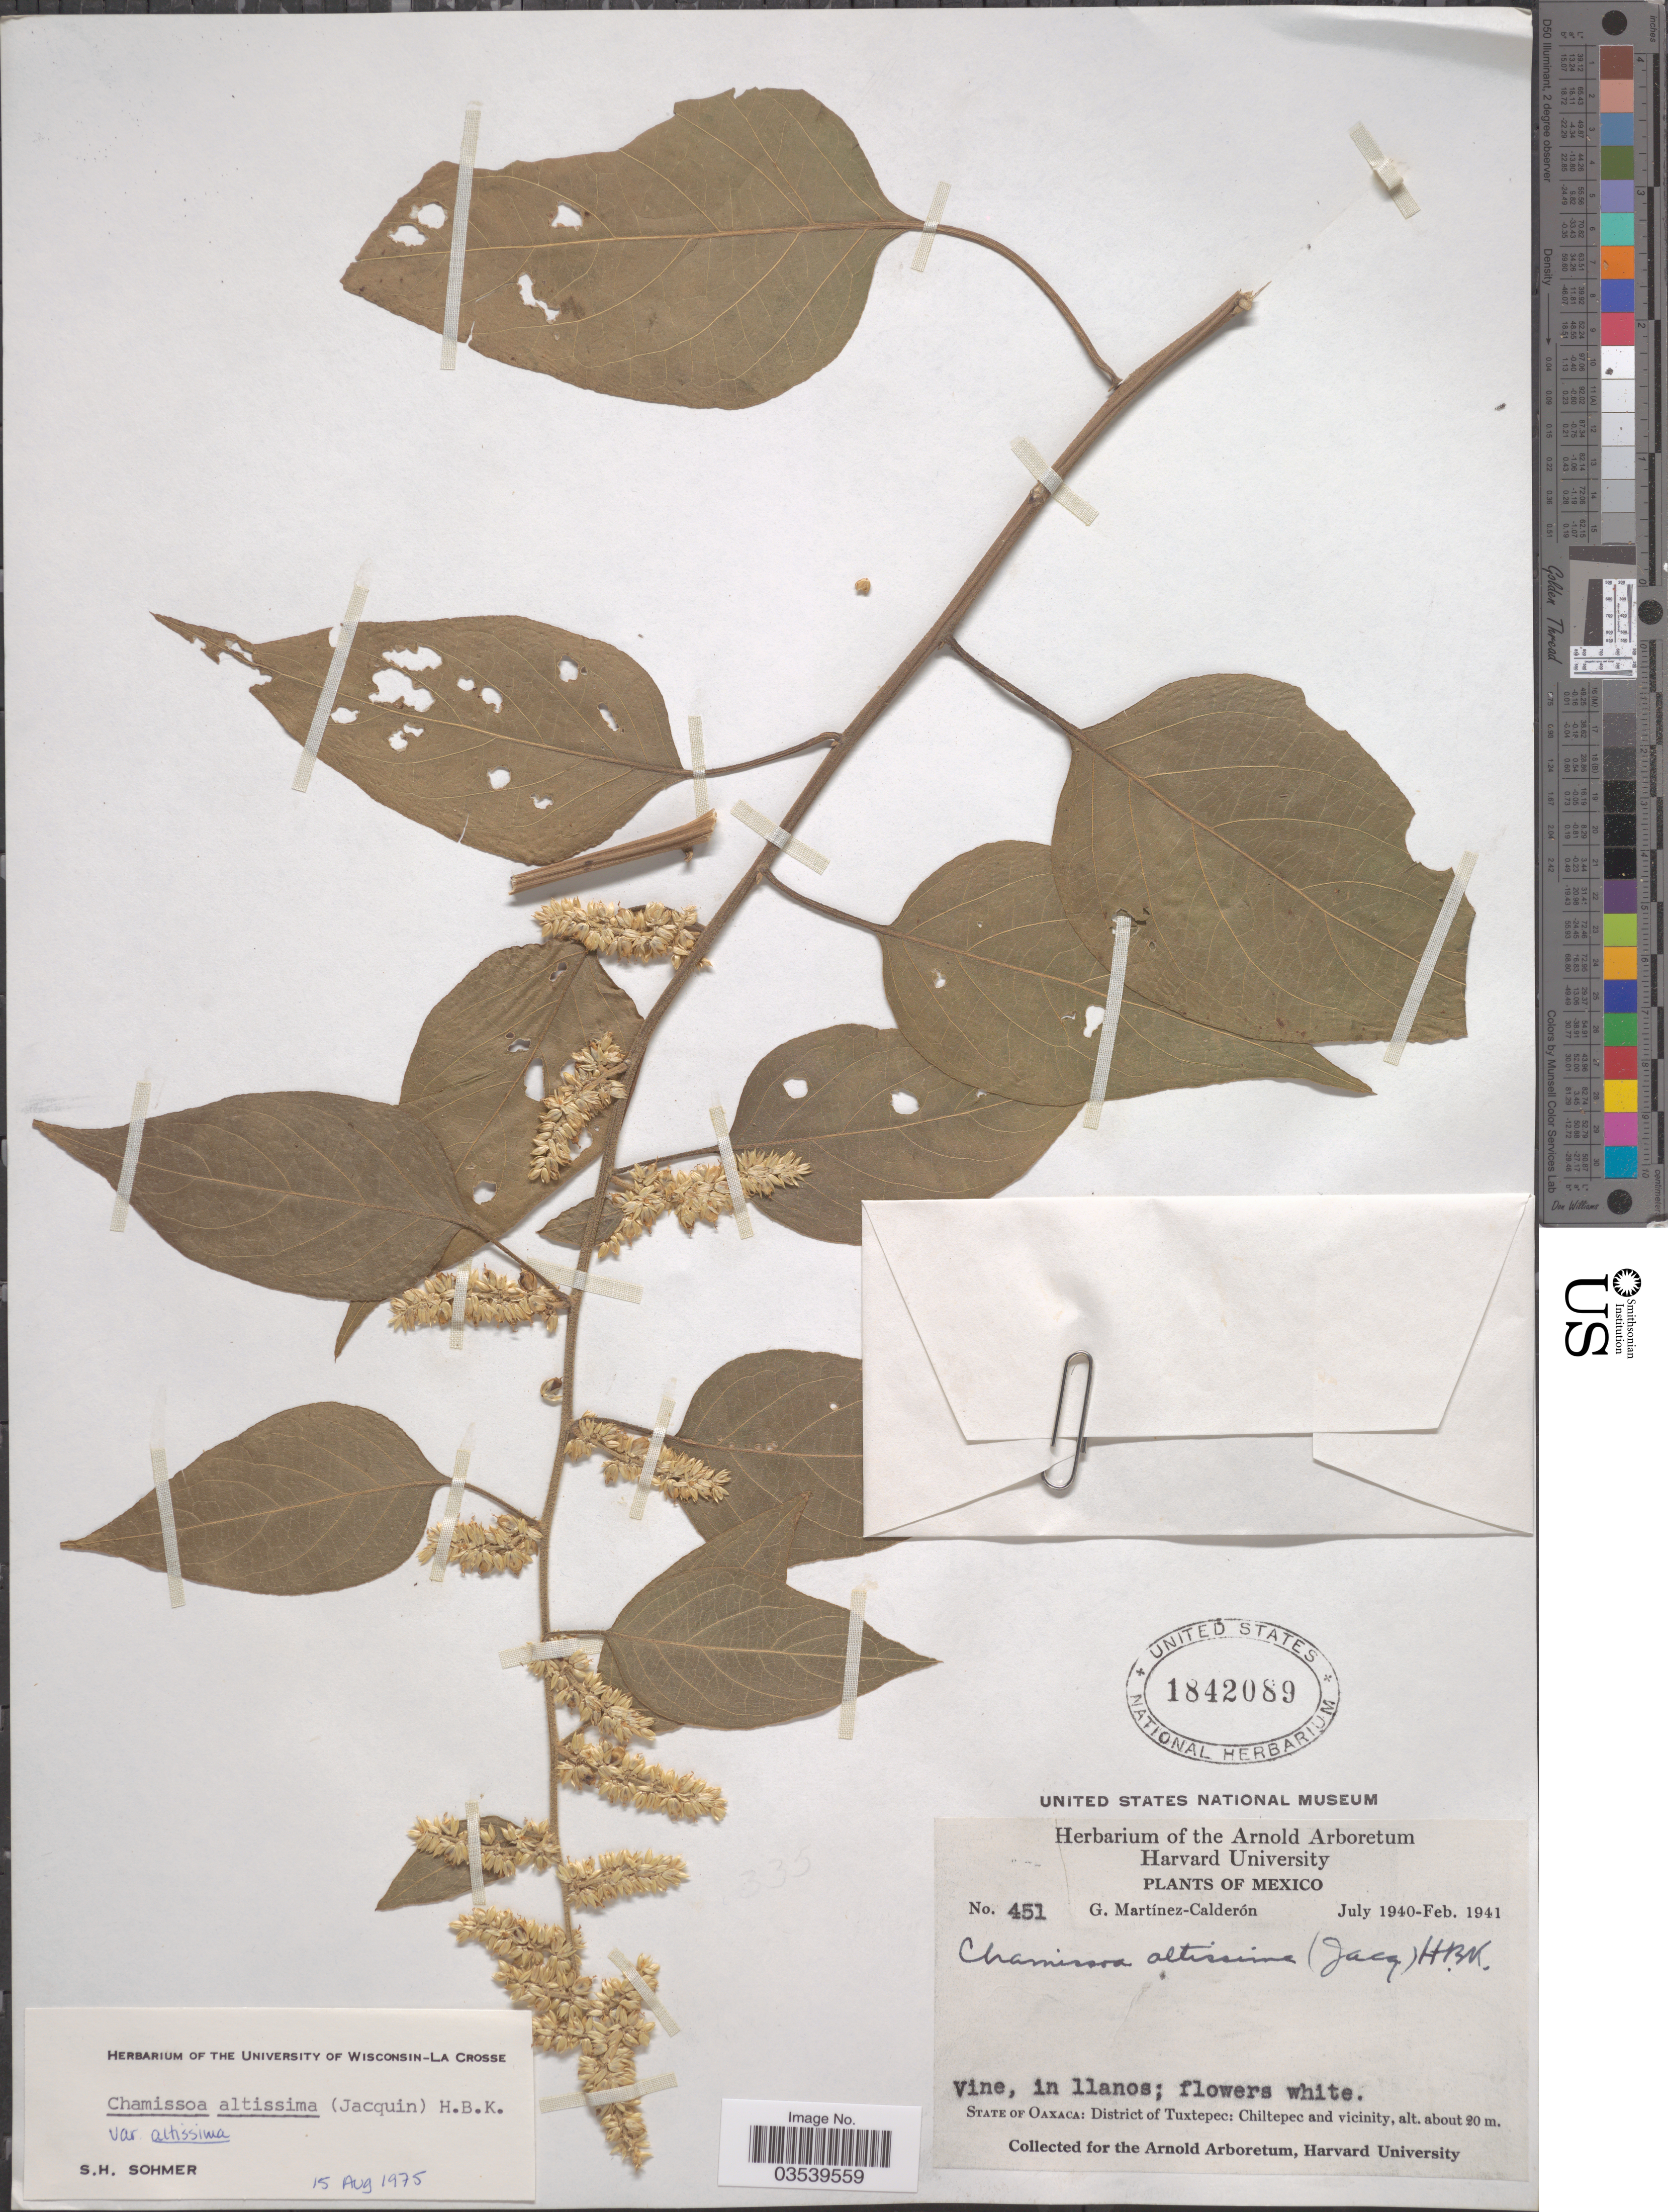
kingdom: Plantae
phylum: Tracheophyta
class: Magnoliopsida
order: Caryophyllales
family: Amaranthaceae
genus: Chamissoa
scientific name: Chamissoa altissima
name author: (Jacq.) Kunth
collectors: G. Martínez Calderón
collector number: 451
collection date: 1940-07/1941-02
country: Mexico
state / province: Oaxaca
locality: District of Tuxtepec; Chiltepec and vicinity.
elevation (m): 20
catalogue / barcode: US 1842089